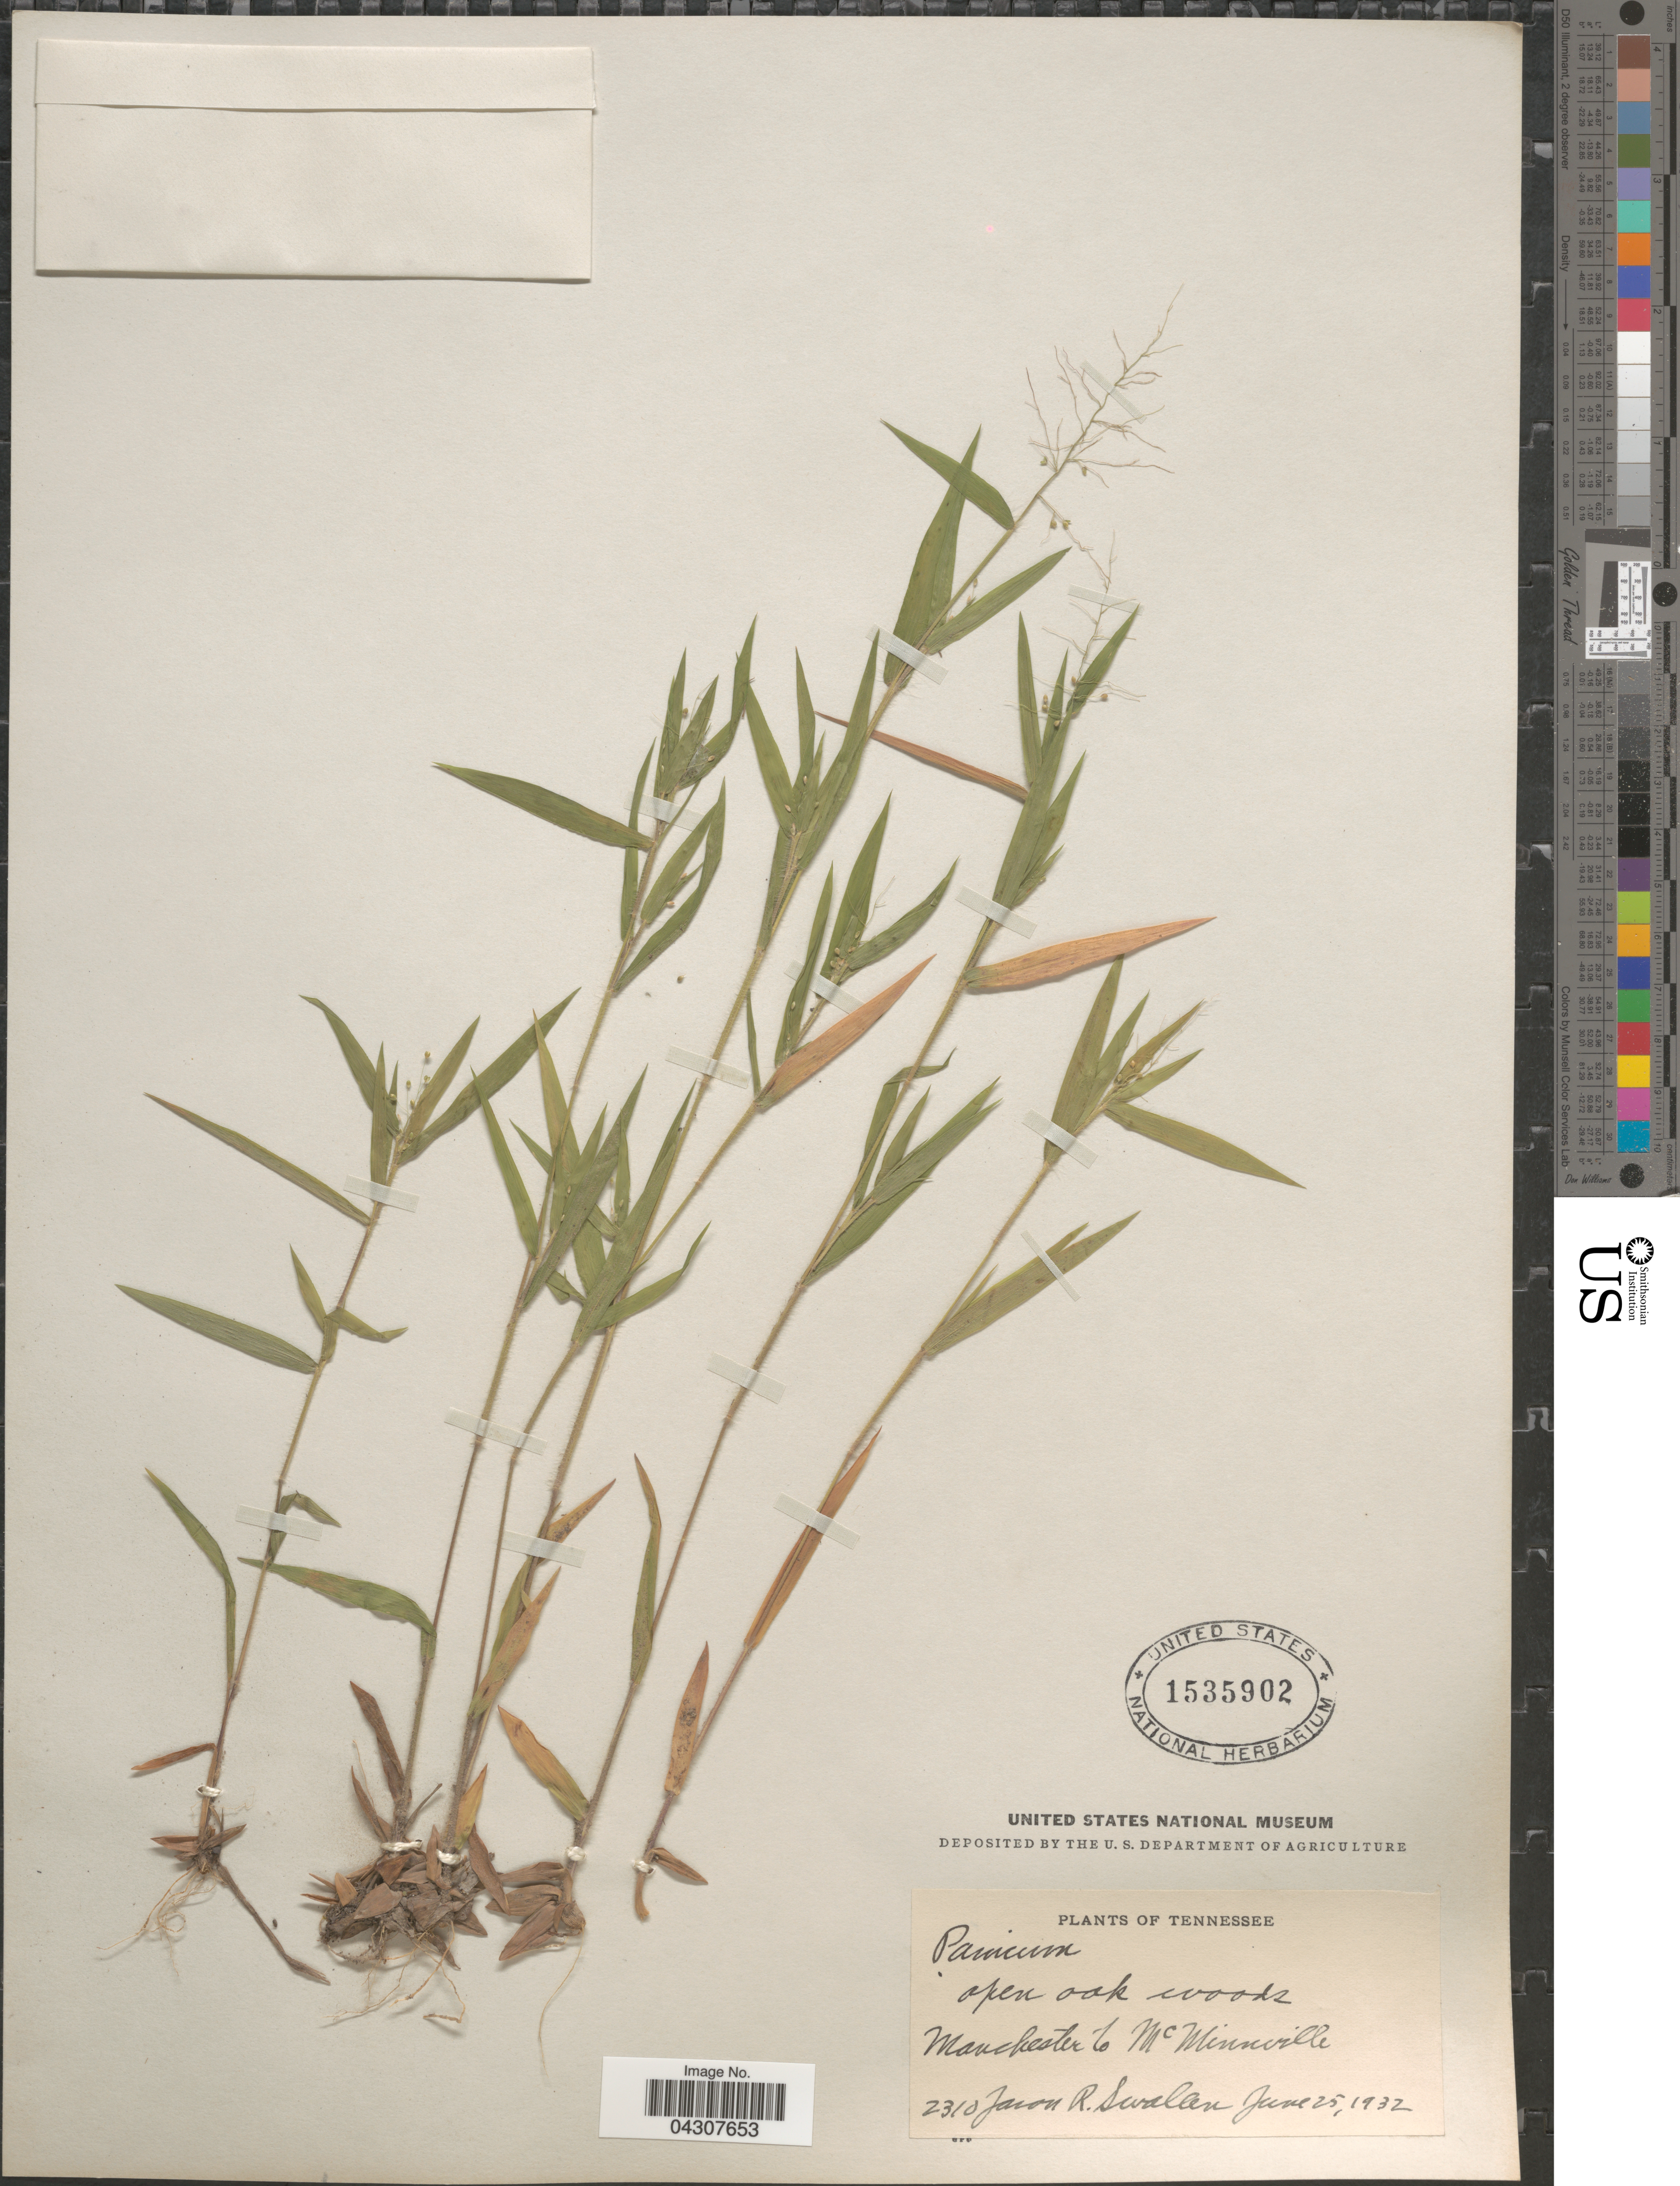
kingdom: Plantae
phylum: Tracheophyta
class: Liliopsida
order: Poales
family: Poaceae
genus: Dichanthelium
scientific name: Dichanthelium acuminatum var. acuminatum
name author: (Sw.) Gould & C.A. Clark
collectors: J. R. Swallen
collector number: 2310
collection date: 1932-06-25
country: United States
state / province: Tennessee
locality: Open oak woods. Manchester Co. McMinnville.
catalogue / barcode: US 1535902